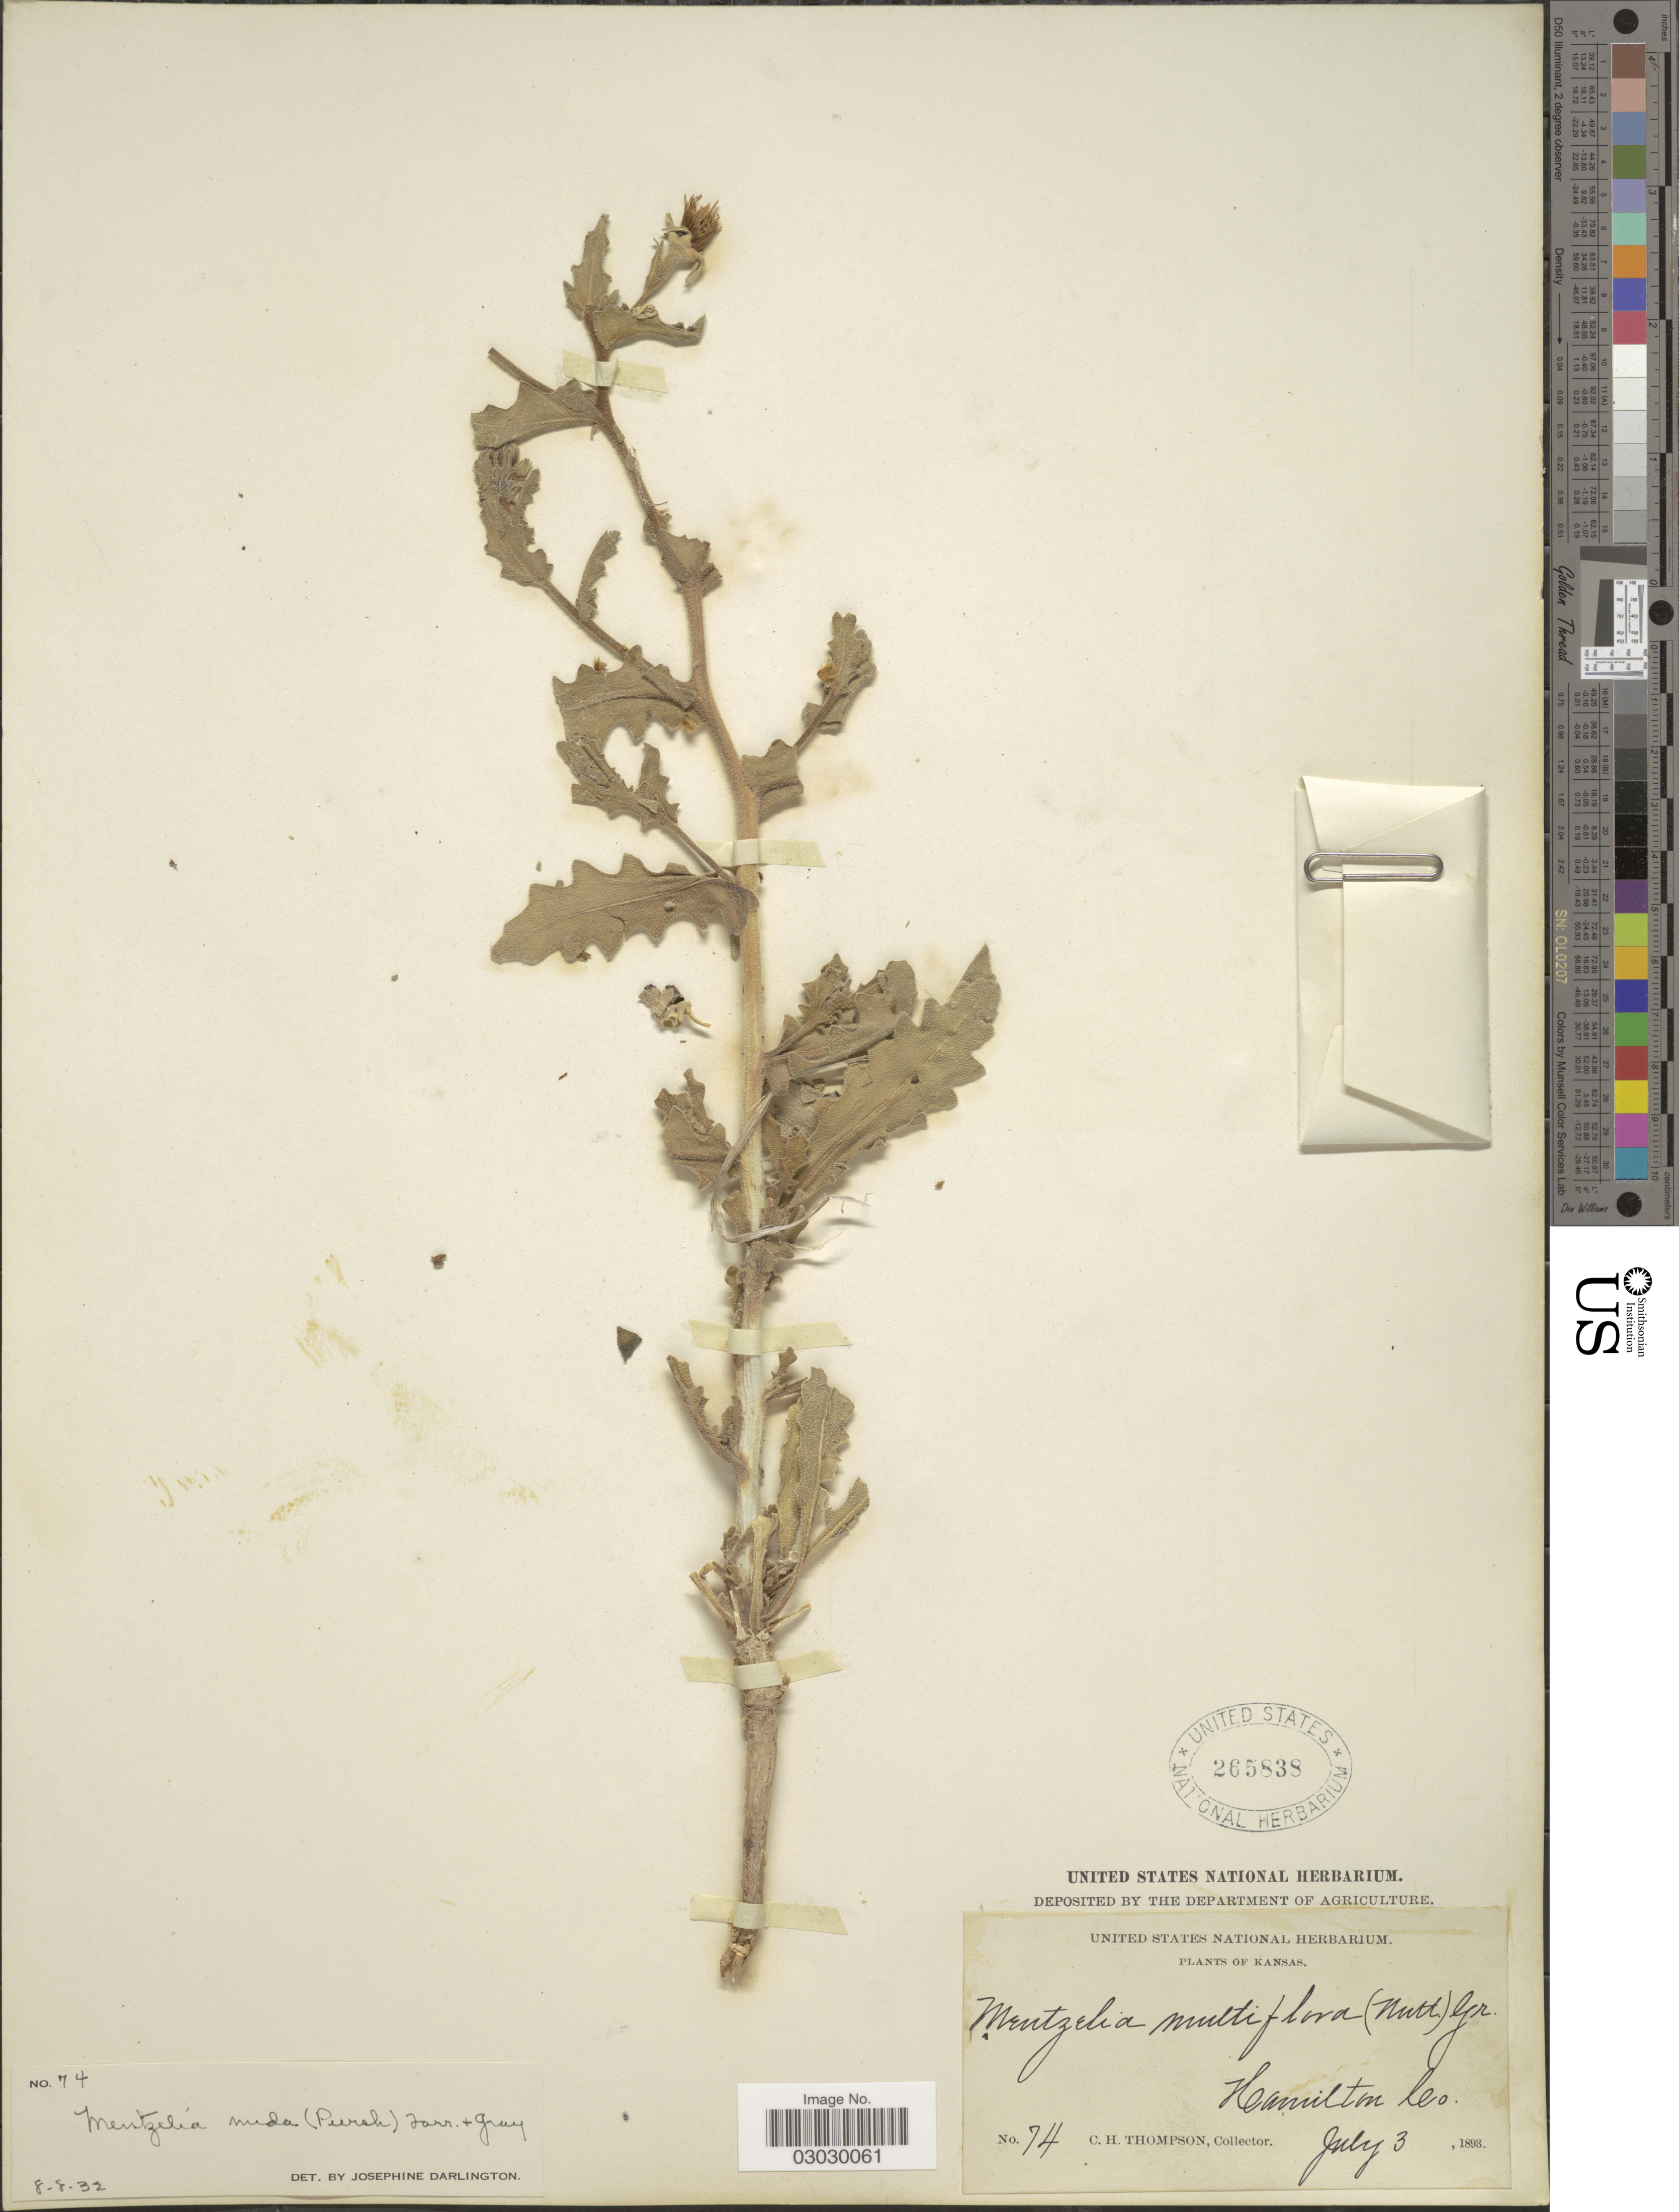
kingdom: Plantae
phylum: Tracheophyta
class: Magnoliopsida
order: Cornales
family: Loasaceae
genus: Mentzelia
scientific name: Mentzelia nuda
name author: (Pursh) Torr. & A. Gray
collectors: C. H. Thompson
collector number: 74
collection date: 1893-07-03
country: United States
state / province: Kansas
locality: Hamilton Co.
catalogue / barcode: US 265838